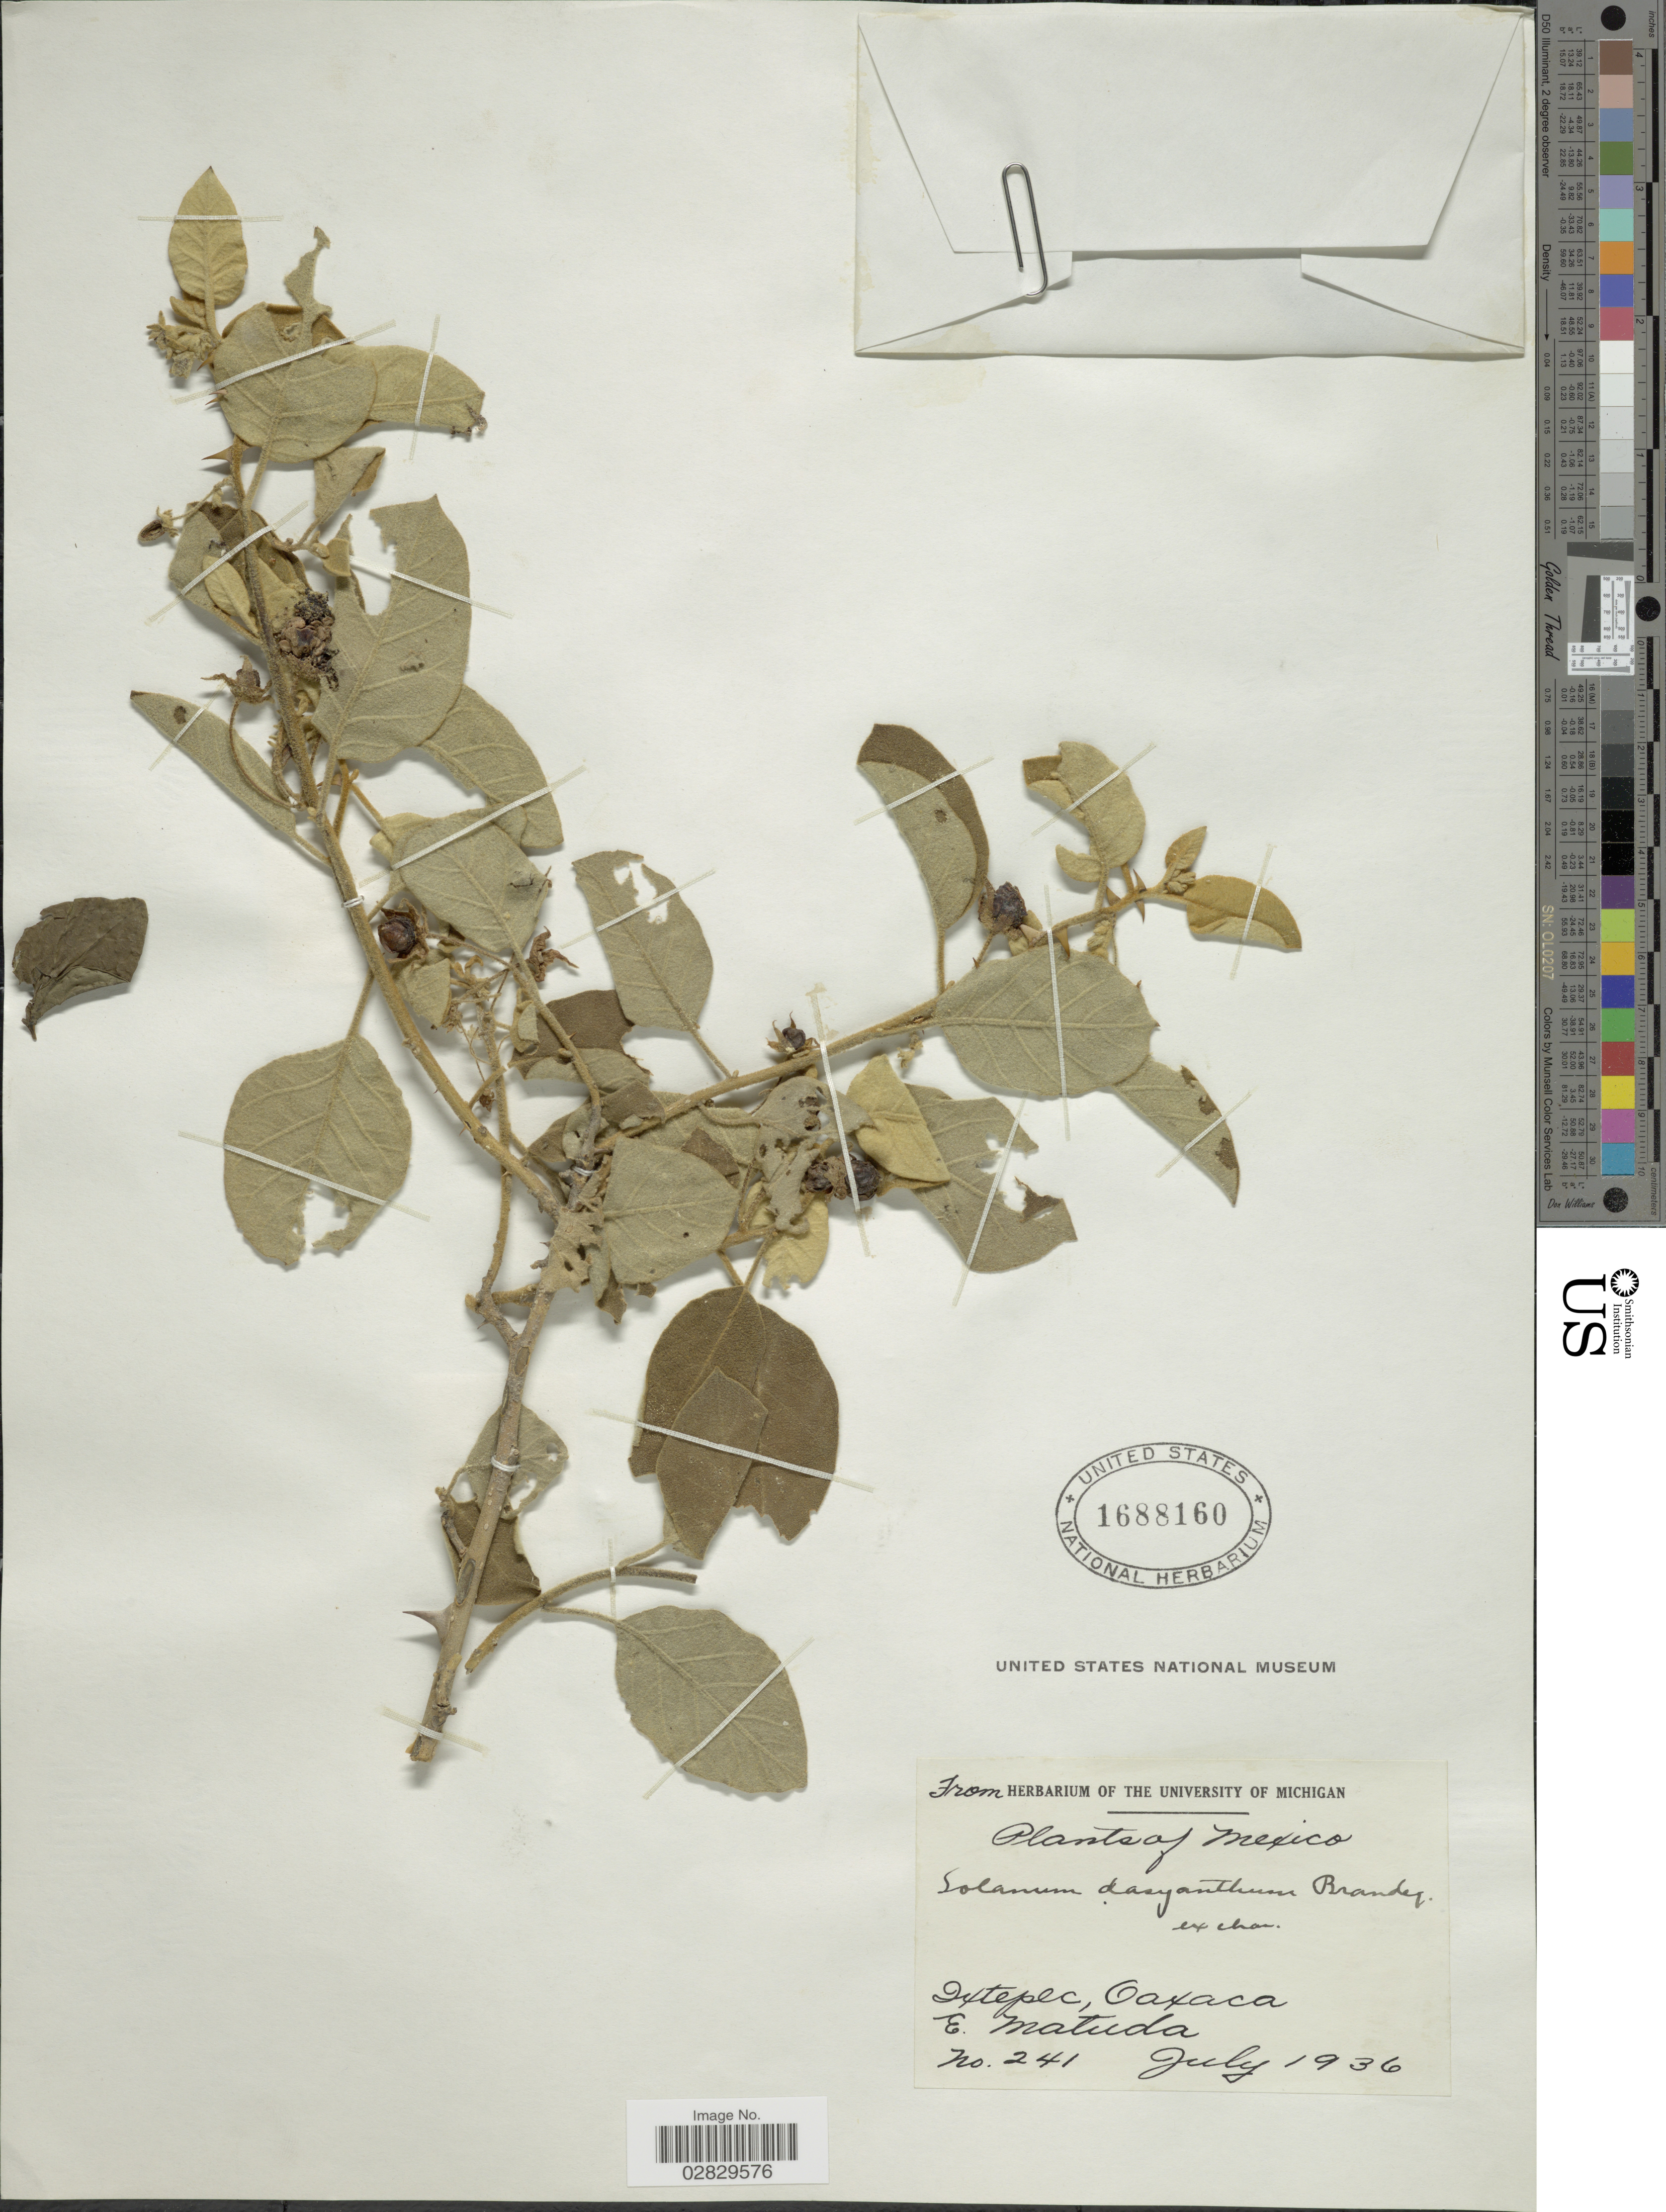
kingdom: Plantae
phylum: Tracheophyta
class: Magnoliopsida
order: Solanales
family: Solanaceae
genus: Solanum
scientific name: Solanum dasyanthum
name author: Brandegee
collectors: E. Matuda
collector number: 241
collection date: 1936-07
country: Mexico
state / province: Oaxaca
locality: Ixtepec.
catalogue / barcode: US 1688160